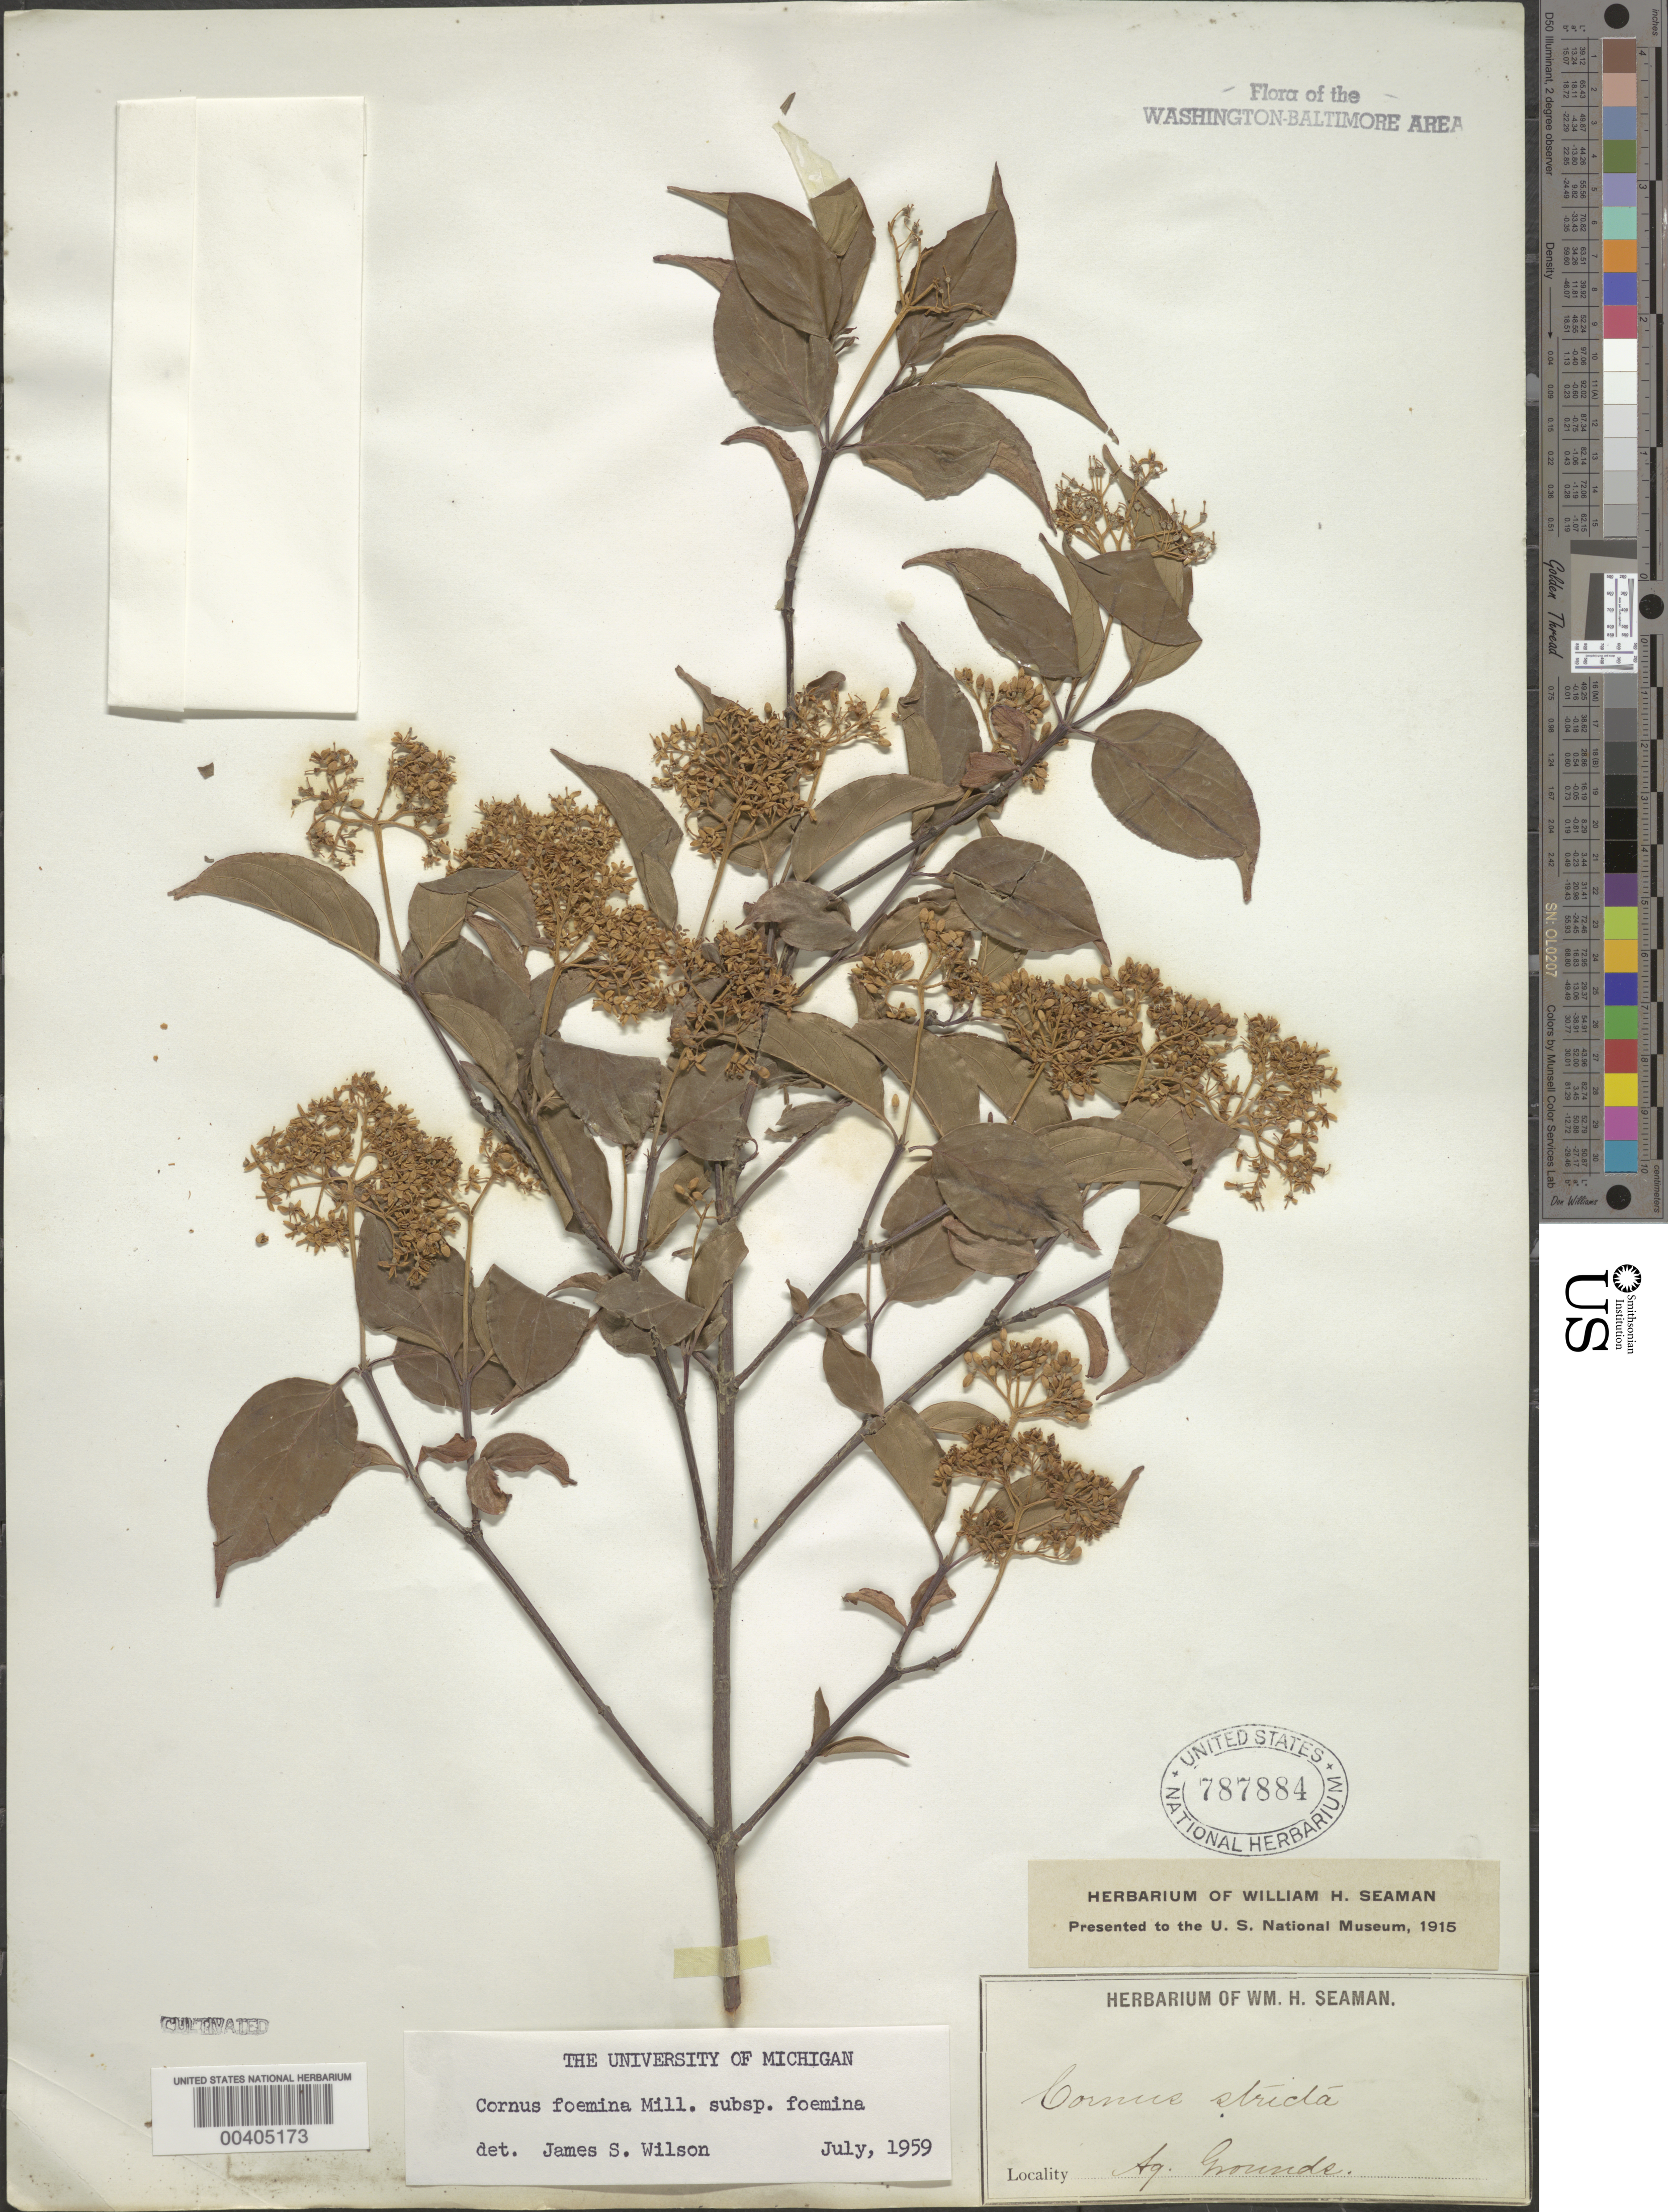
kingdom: Plantae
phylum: Tracheophyta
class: Magnoliopsida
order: Cornales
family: Cornaceae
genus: Cornus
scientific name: Cornus foemina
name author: Mill.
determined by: Wilson, J. S., (MICH), University of Michigan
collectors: W. Seaman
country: United States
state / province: District of Columbia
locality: Agriculture grounds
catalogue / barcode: US 787884